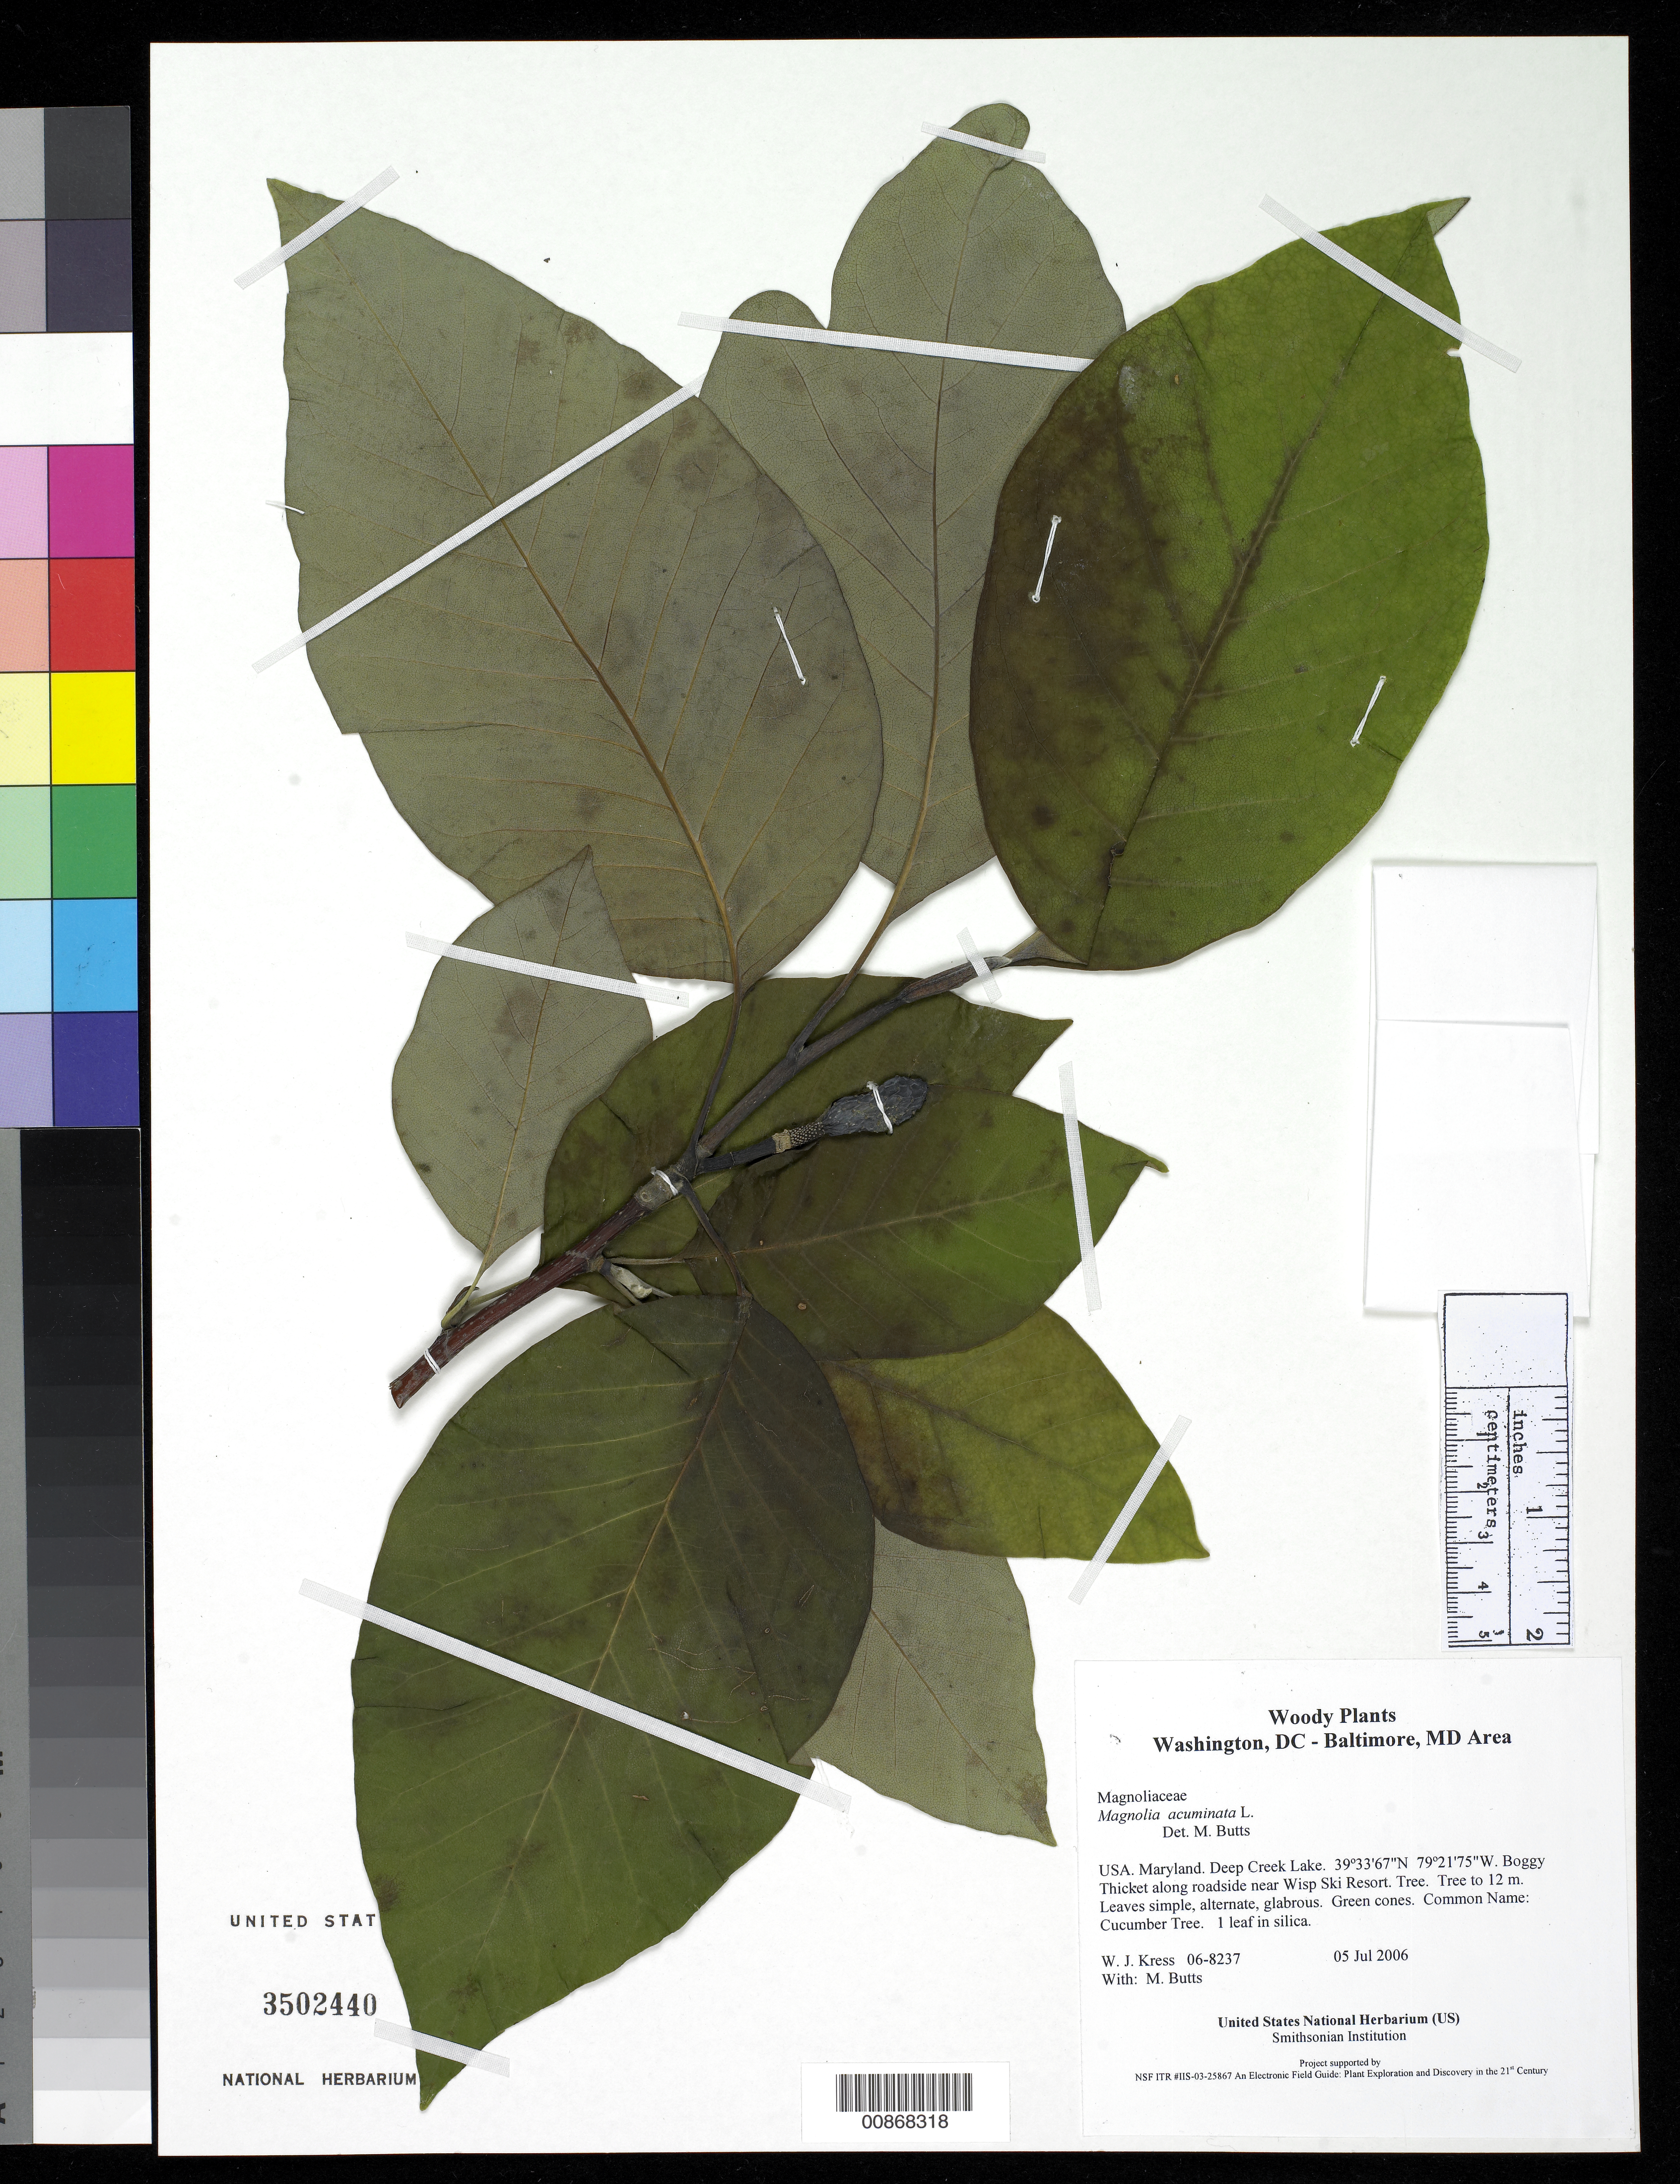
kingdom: Plantae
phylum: Tracheophyta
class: Magnoliopsida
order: Magnoliales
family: Magnoliaceae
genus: Magnolia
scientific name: Magnolia acuminata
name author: (L.) L.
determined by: Butts, M. B.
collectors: W. J. Kress & M. B. Butts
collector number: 06-8237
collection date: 2006-07-05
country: United States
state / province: Maryland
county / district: Garrett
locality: Deep Creek Lake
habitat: Boggy Thicket along roadside near Wisp Ski Resort.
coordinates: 39 33 67 N, 79 21 75 W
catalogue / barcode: US 3502440